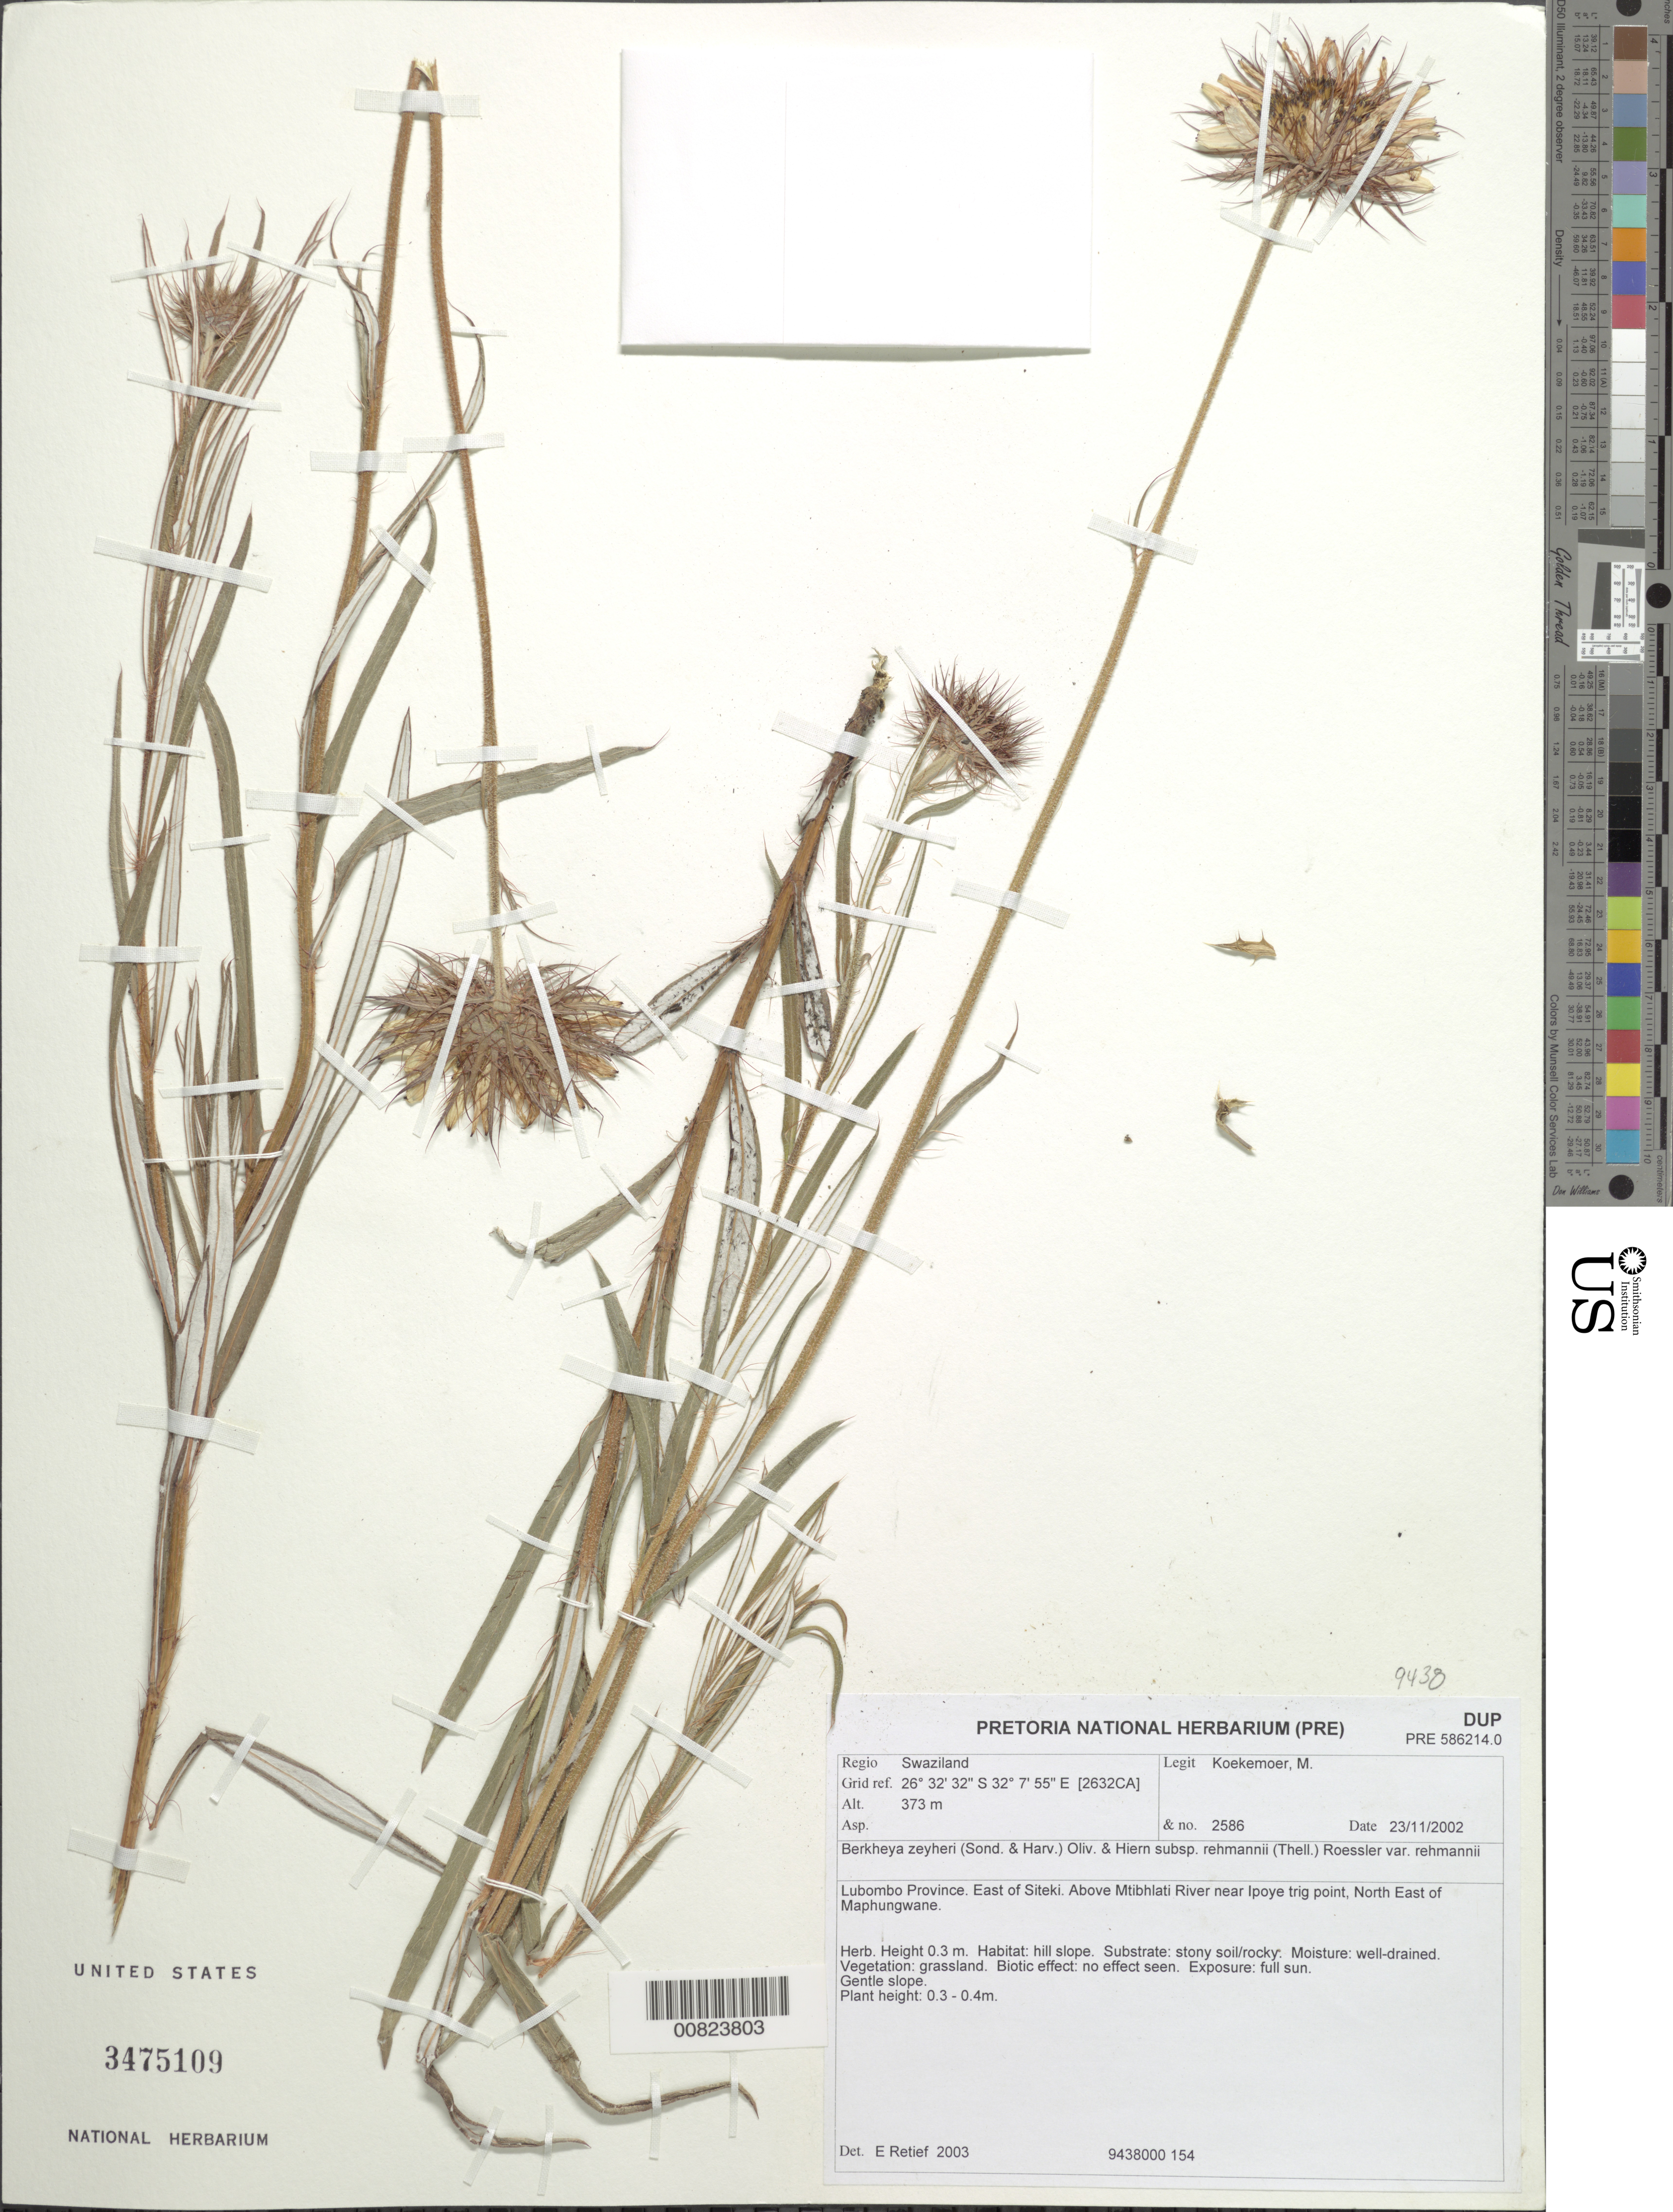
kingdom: Plantae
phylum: Tracheophyta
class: Magnoliopsida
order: Asterales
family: Asteraceae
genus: Berkheya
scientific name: Berkheya zeyheri subsp. rehmannii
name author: (Thell.) Roessler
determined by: Retief, E.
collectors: M. Koekemoer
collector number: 2586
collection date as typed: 23 November 2002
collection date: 2002-11-23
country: Eswatini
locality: Lubombo Province, E of Siteki, above Mtibhlati River, near Ipoye trig point, NE of Maphungwane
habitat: Hill slope, stony soil/rocky, well-drained, grassland, full fun, gentle slope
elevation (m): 373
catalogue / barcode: US 3475109